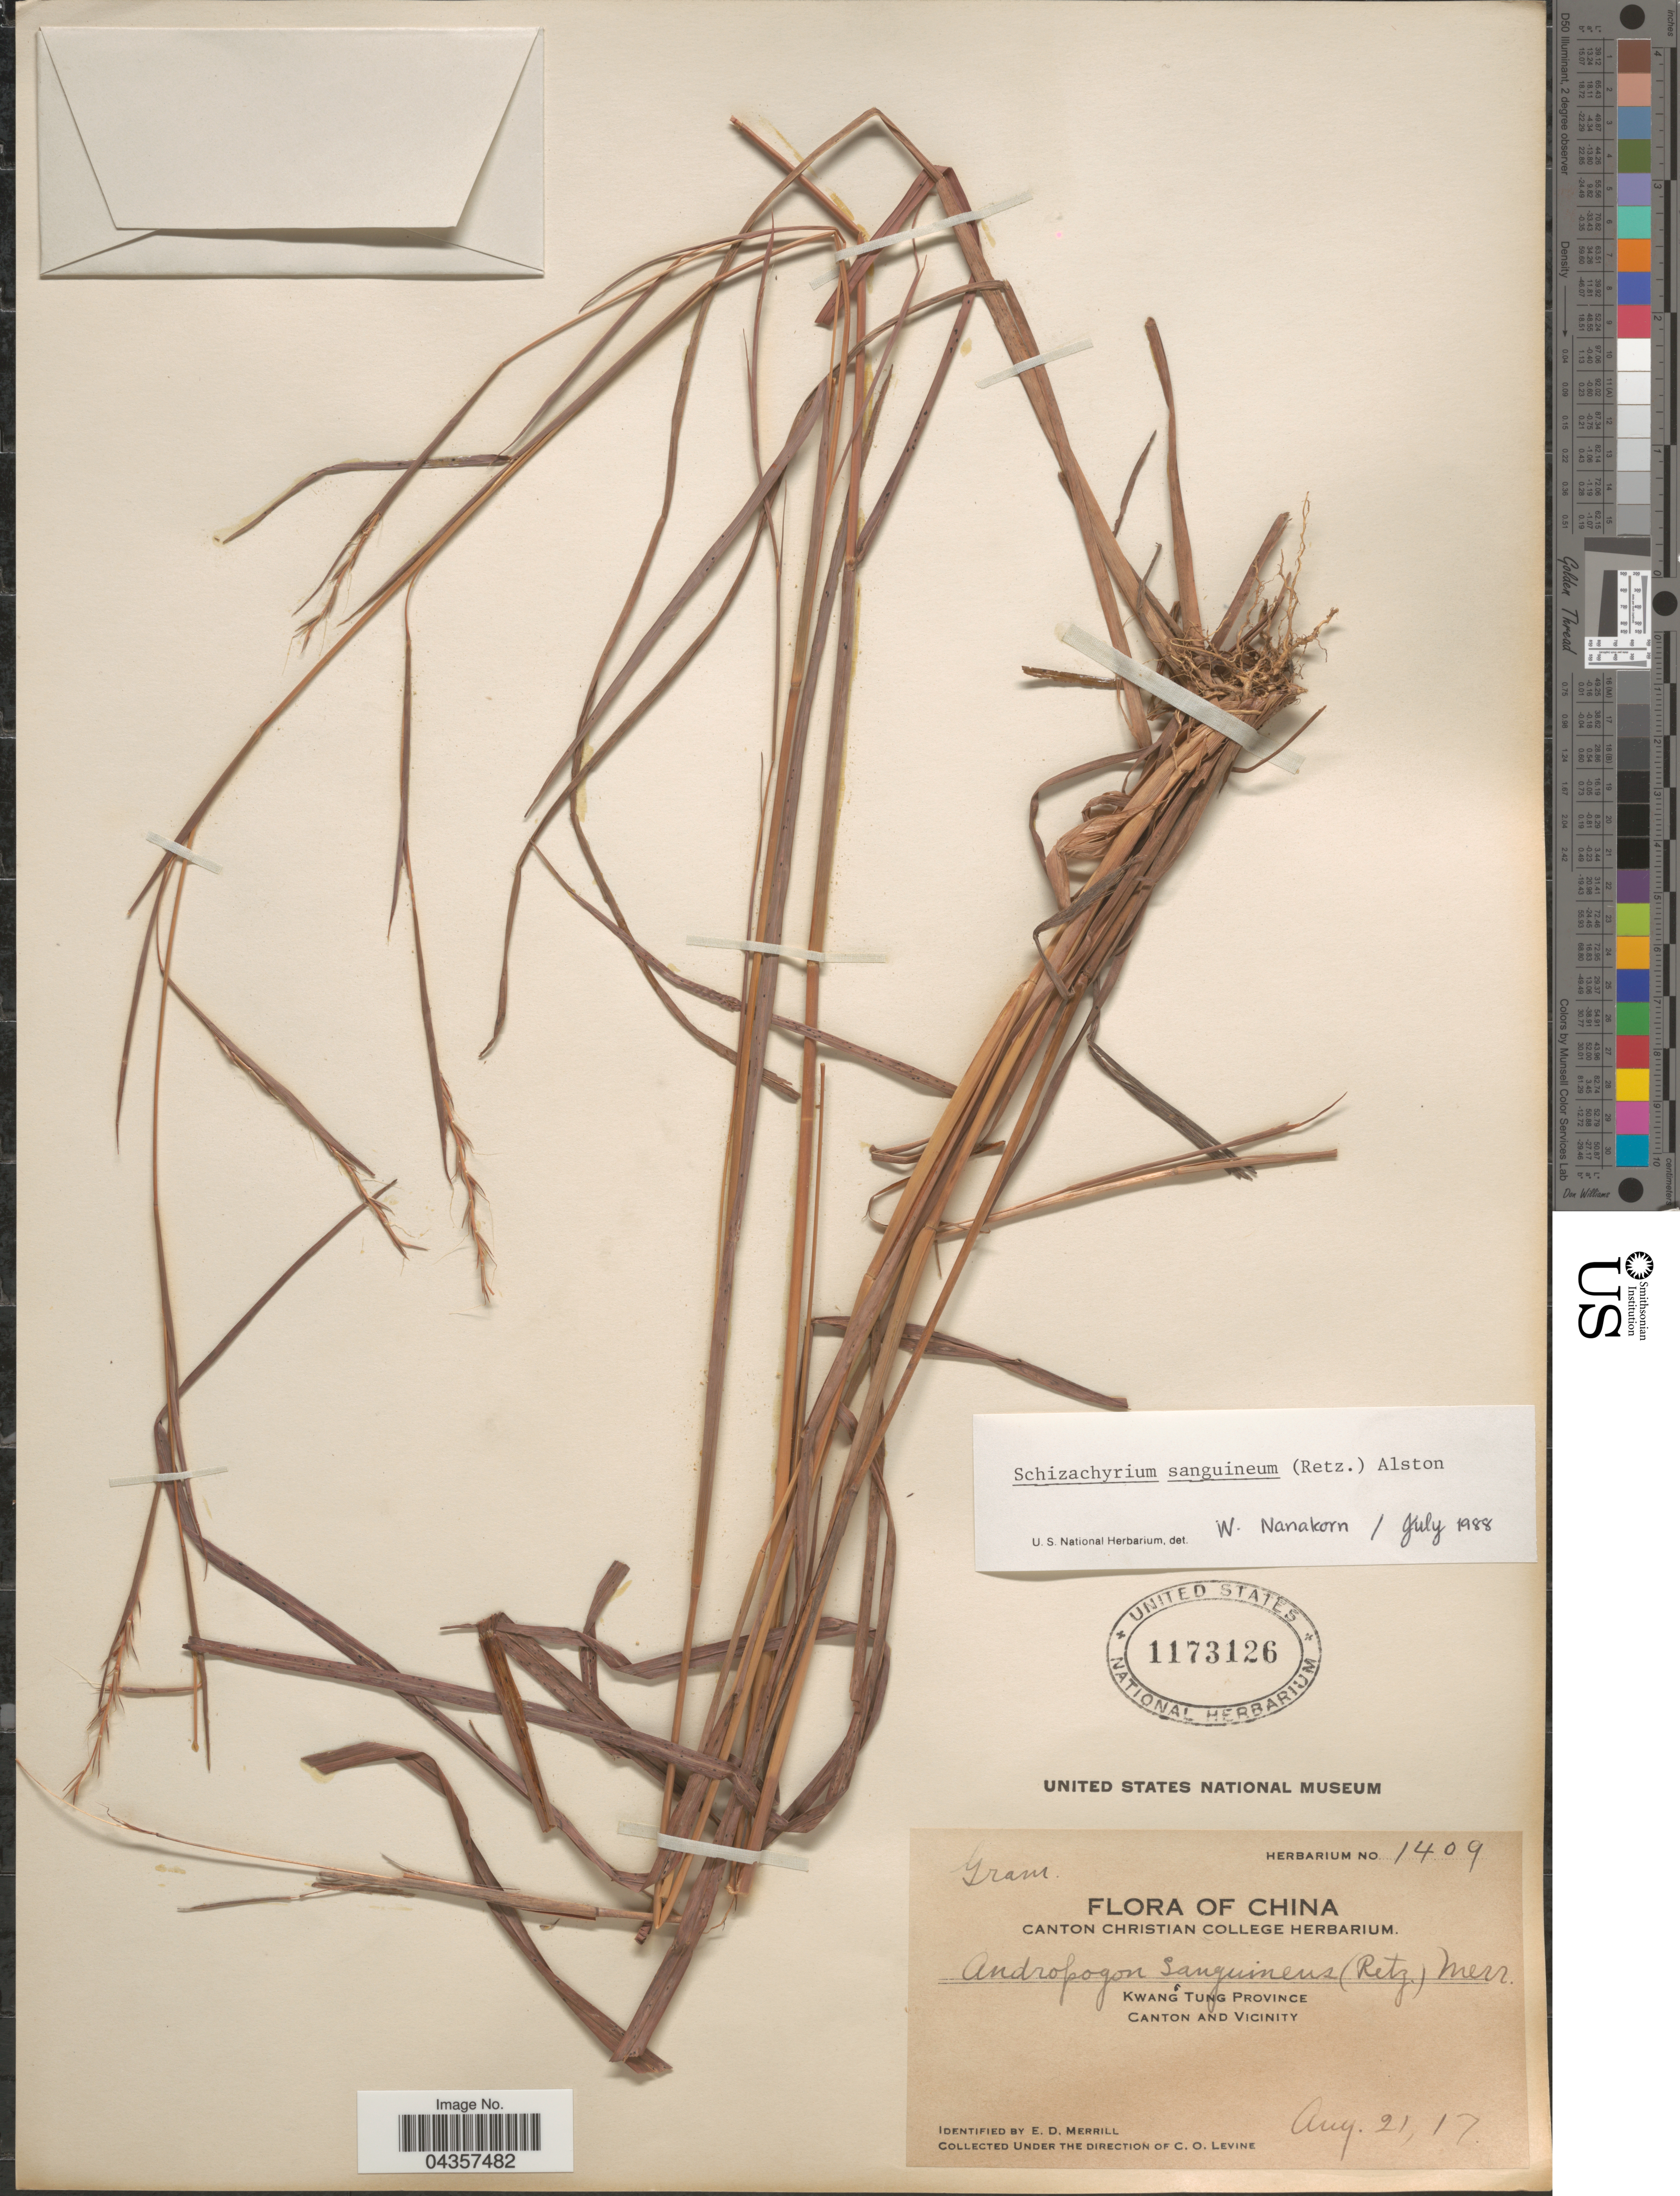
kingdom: Plantae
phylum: Tracheophyta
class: Liliopsida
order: Poales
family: Poaceae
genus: Schizachyrium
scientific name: Schizachyrium sanguineum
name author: (Retz.) Alston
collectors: C. O. Levine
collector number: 1409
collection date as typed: Transcribed d/m/y: 21/8/17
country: China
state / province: Guangdong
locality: Kwang Tung Province. Canton and Vicinity.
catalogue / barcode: US 1173126